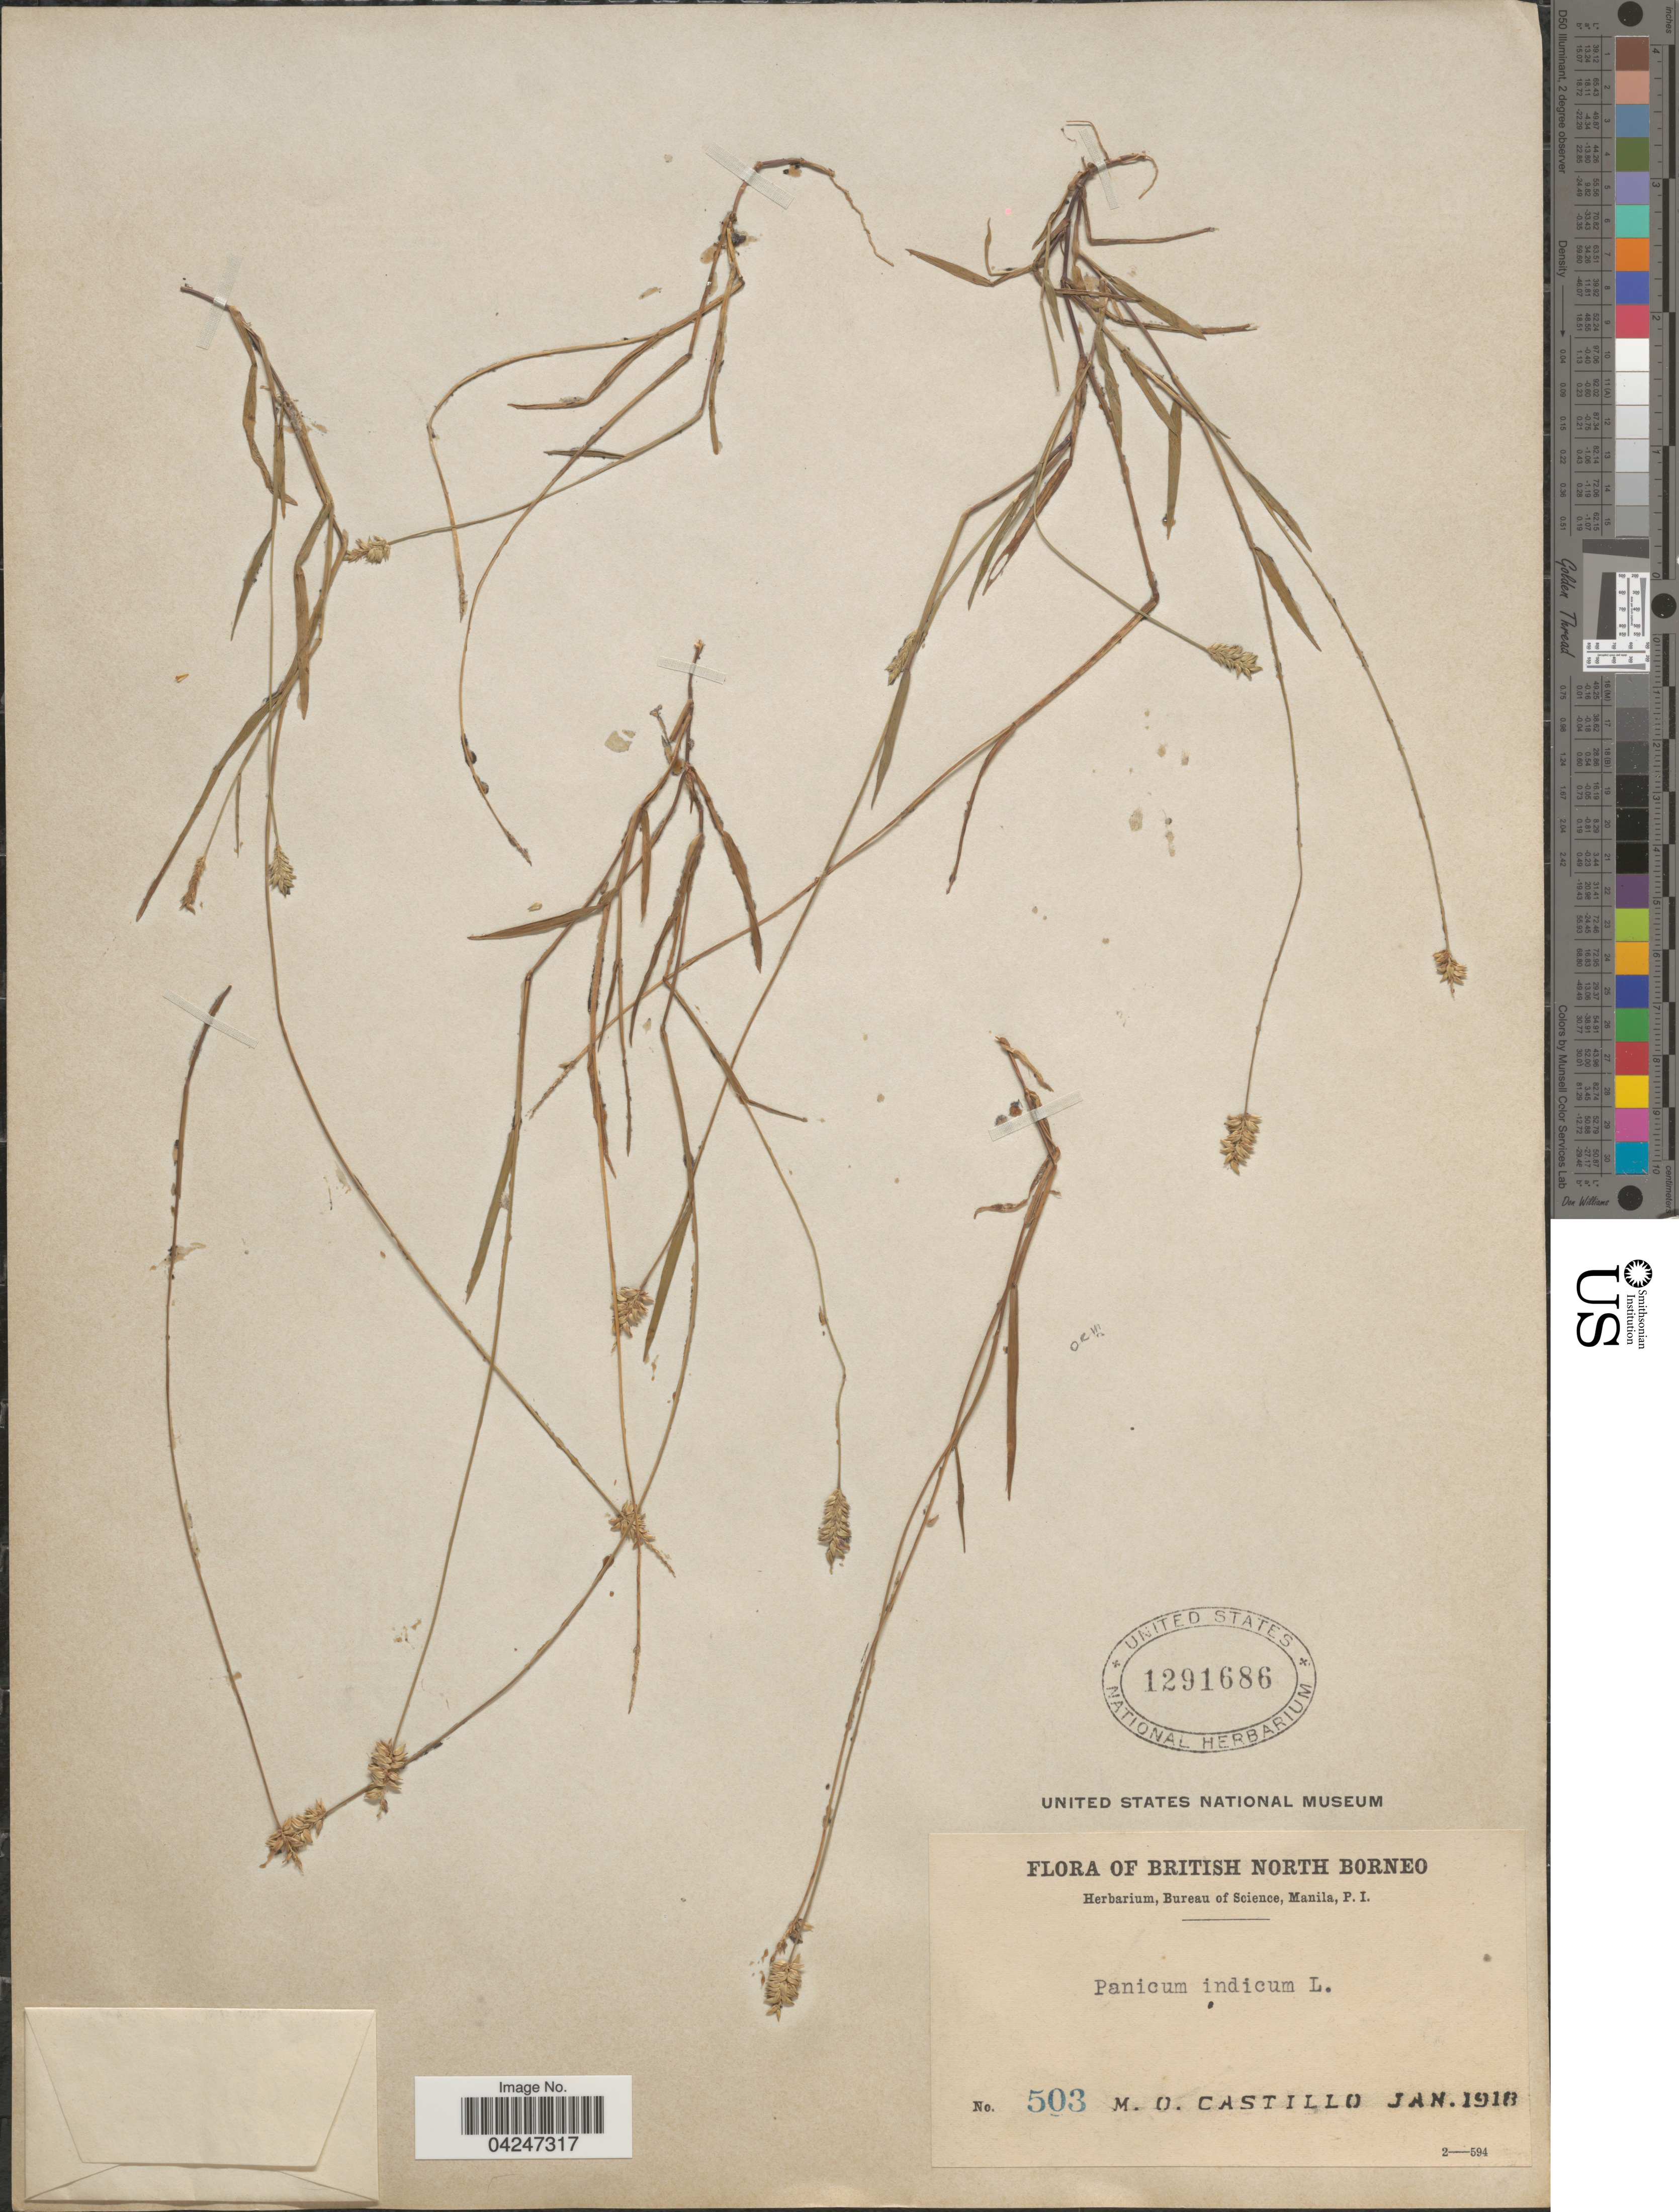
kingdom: Plantae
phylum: Tracheophyta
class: Liliopsida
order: Poales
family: Poaceae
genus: Sacciolepis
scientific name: Sacciolepis indica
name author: (L.) Chase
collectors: M. Castillo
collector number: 503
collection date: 1918-01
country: Malaysia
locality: British North Borneo.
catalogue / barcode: US 1291686